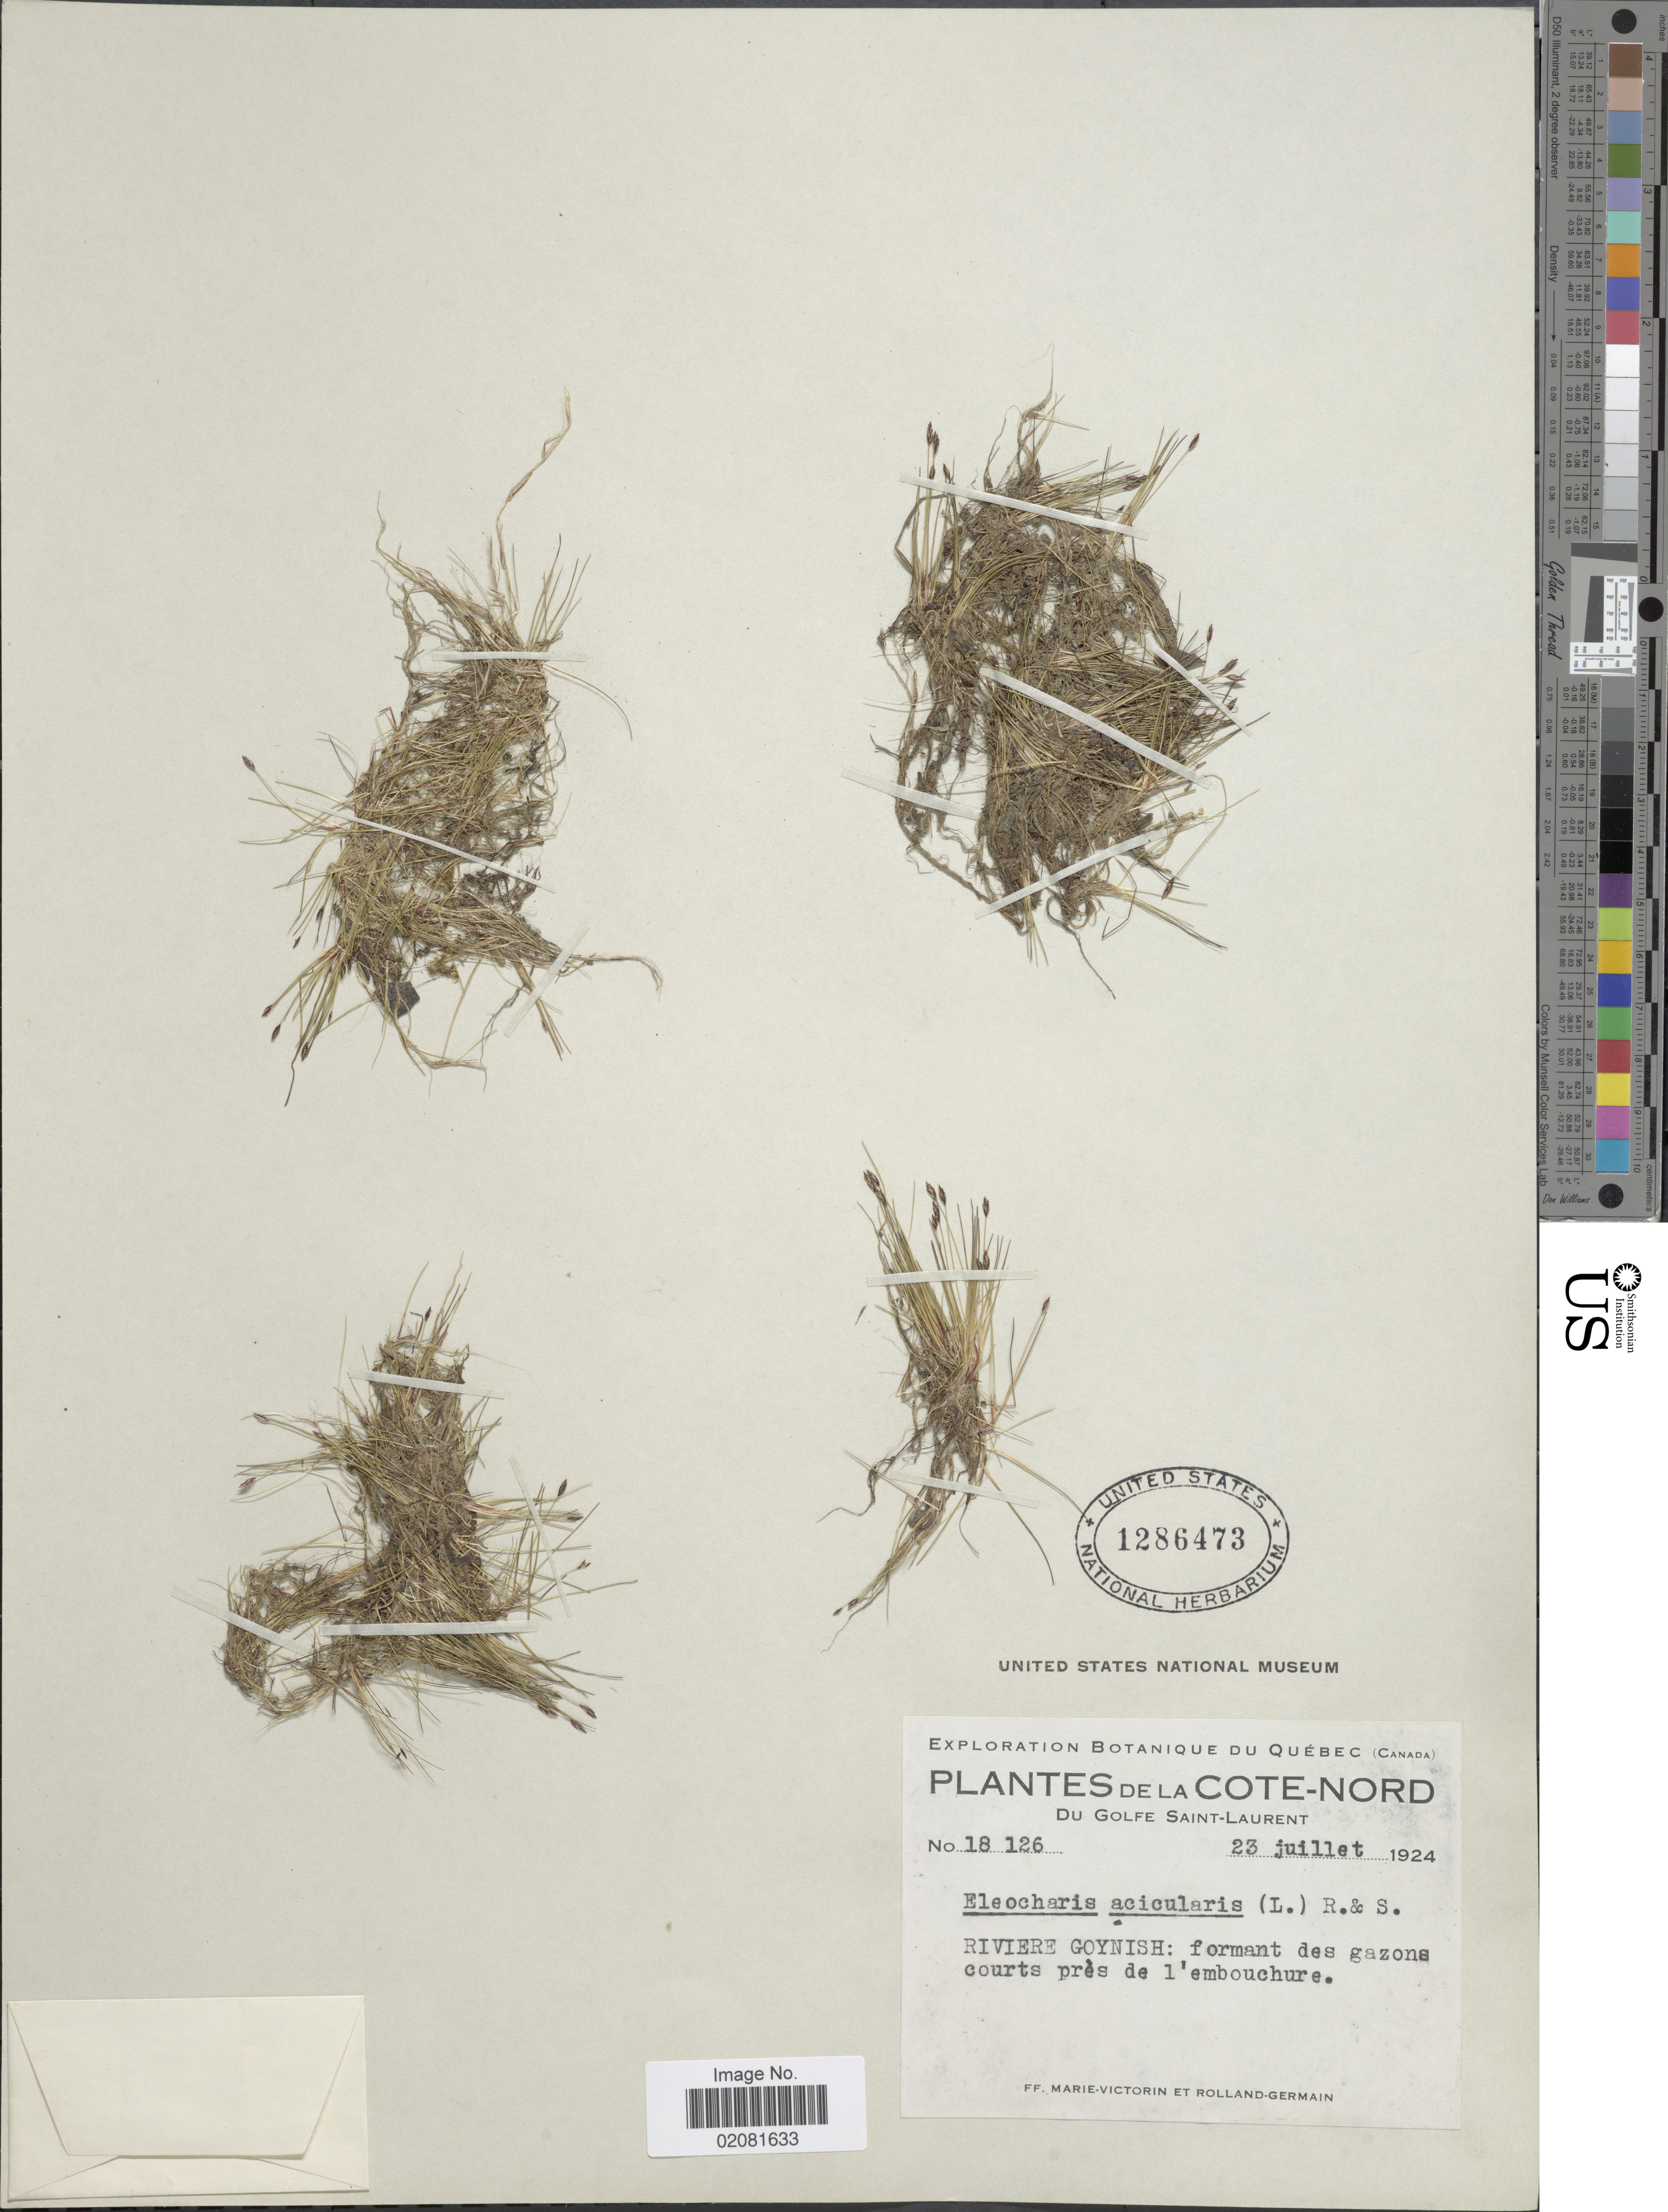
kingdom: Plantae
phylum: Tracheophyta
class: Liliopsida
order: Poales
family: Cyperaceae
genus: Eleocharis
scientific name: Eleocharis acicularis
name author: (L.) Roem. & Schult.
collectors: F. Marie-Victorin & Rolland-Germain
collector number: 18126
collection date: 1924-07-23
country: Canada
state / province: Quebec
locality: De La Cote-Nord Du Golfe Saint-Laurent. Riviere Goynish: formant des gazons courts près de l'embouchure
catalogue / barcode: US 1286473